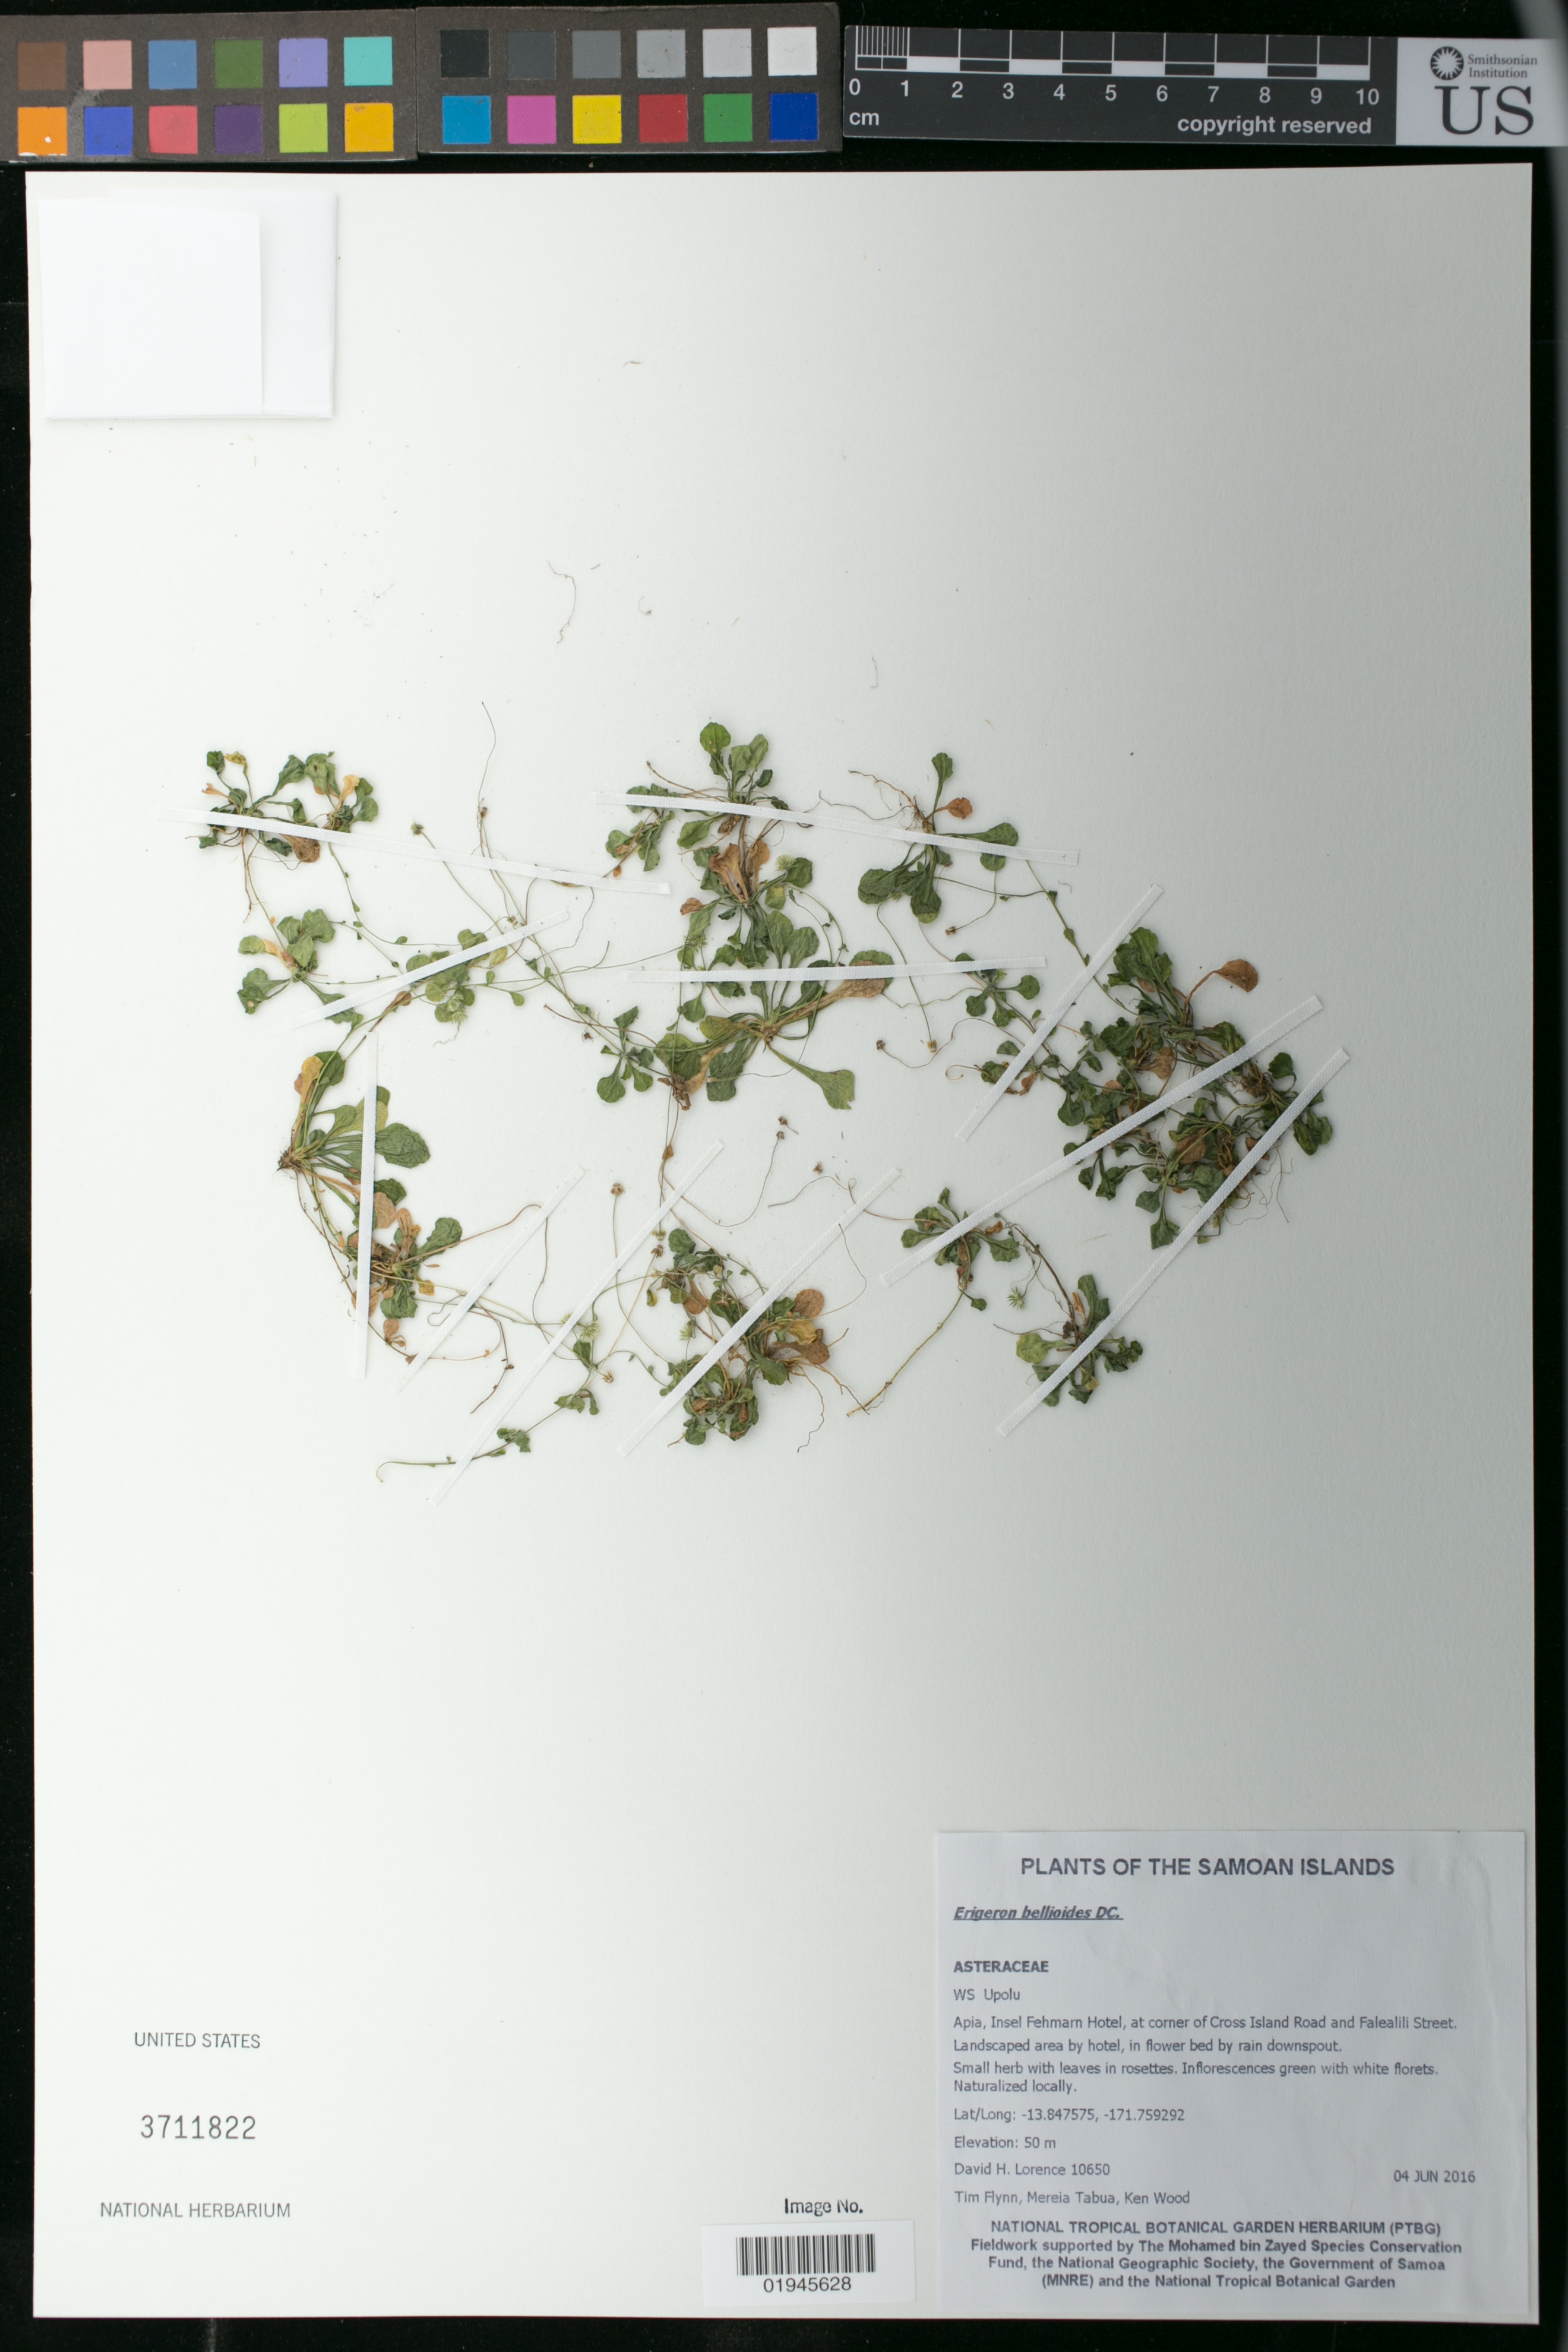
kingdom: Plantae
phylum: Tracheophyta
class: Magnoliopsida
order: Asterales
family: Asteraceae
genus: Erigeron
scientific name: Erigeron bellioides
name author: DC.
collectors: D. Lorence, T. W. Flynn, M. Tabua & K. R. Wood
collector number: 10650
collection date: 2016-06-04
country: Samoa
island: Upolu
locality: Apia, Insel Fehmarn Hotel, at corner of Cross Island Road and Falealili Street. Landscaped area by hotel, in flower bed by rain downspout.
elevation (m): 50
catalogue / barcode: US 3711822